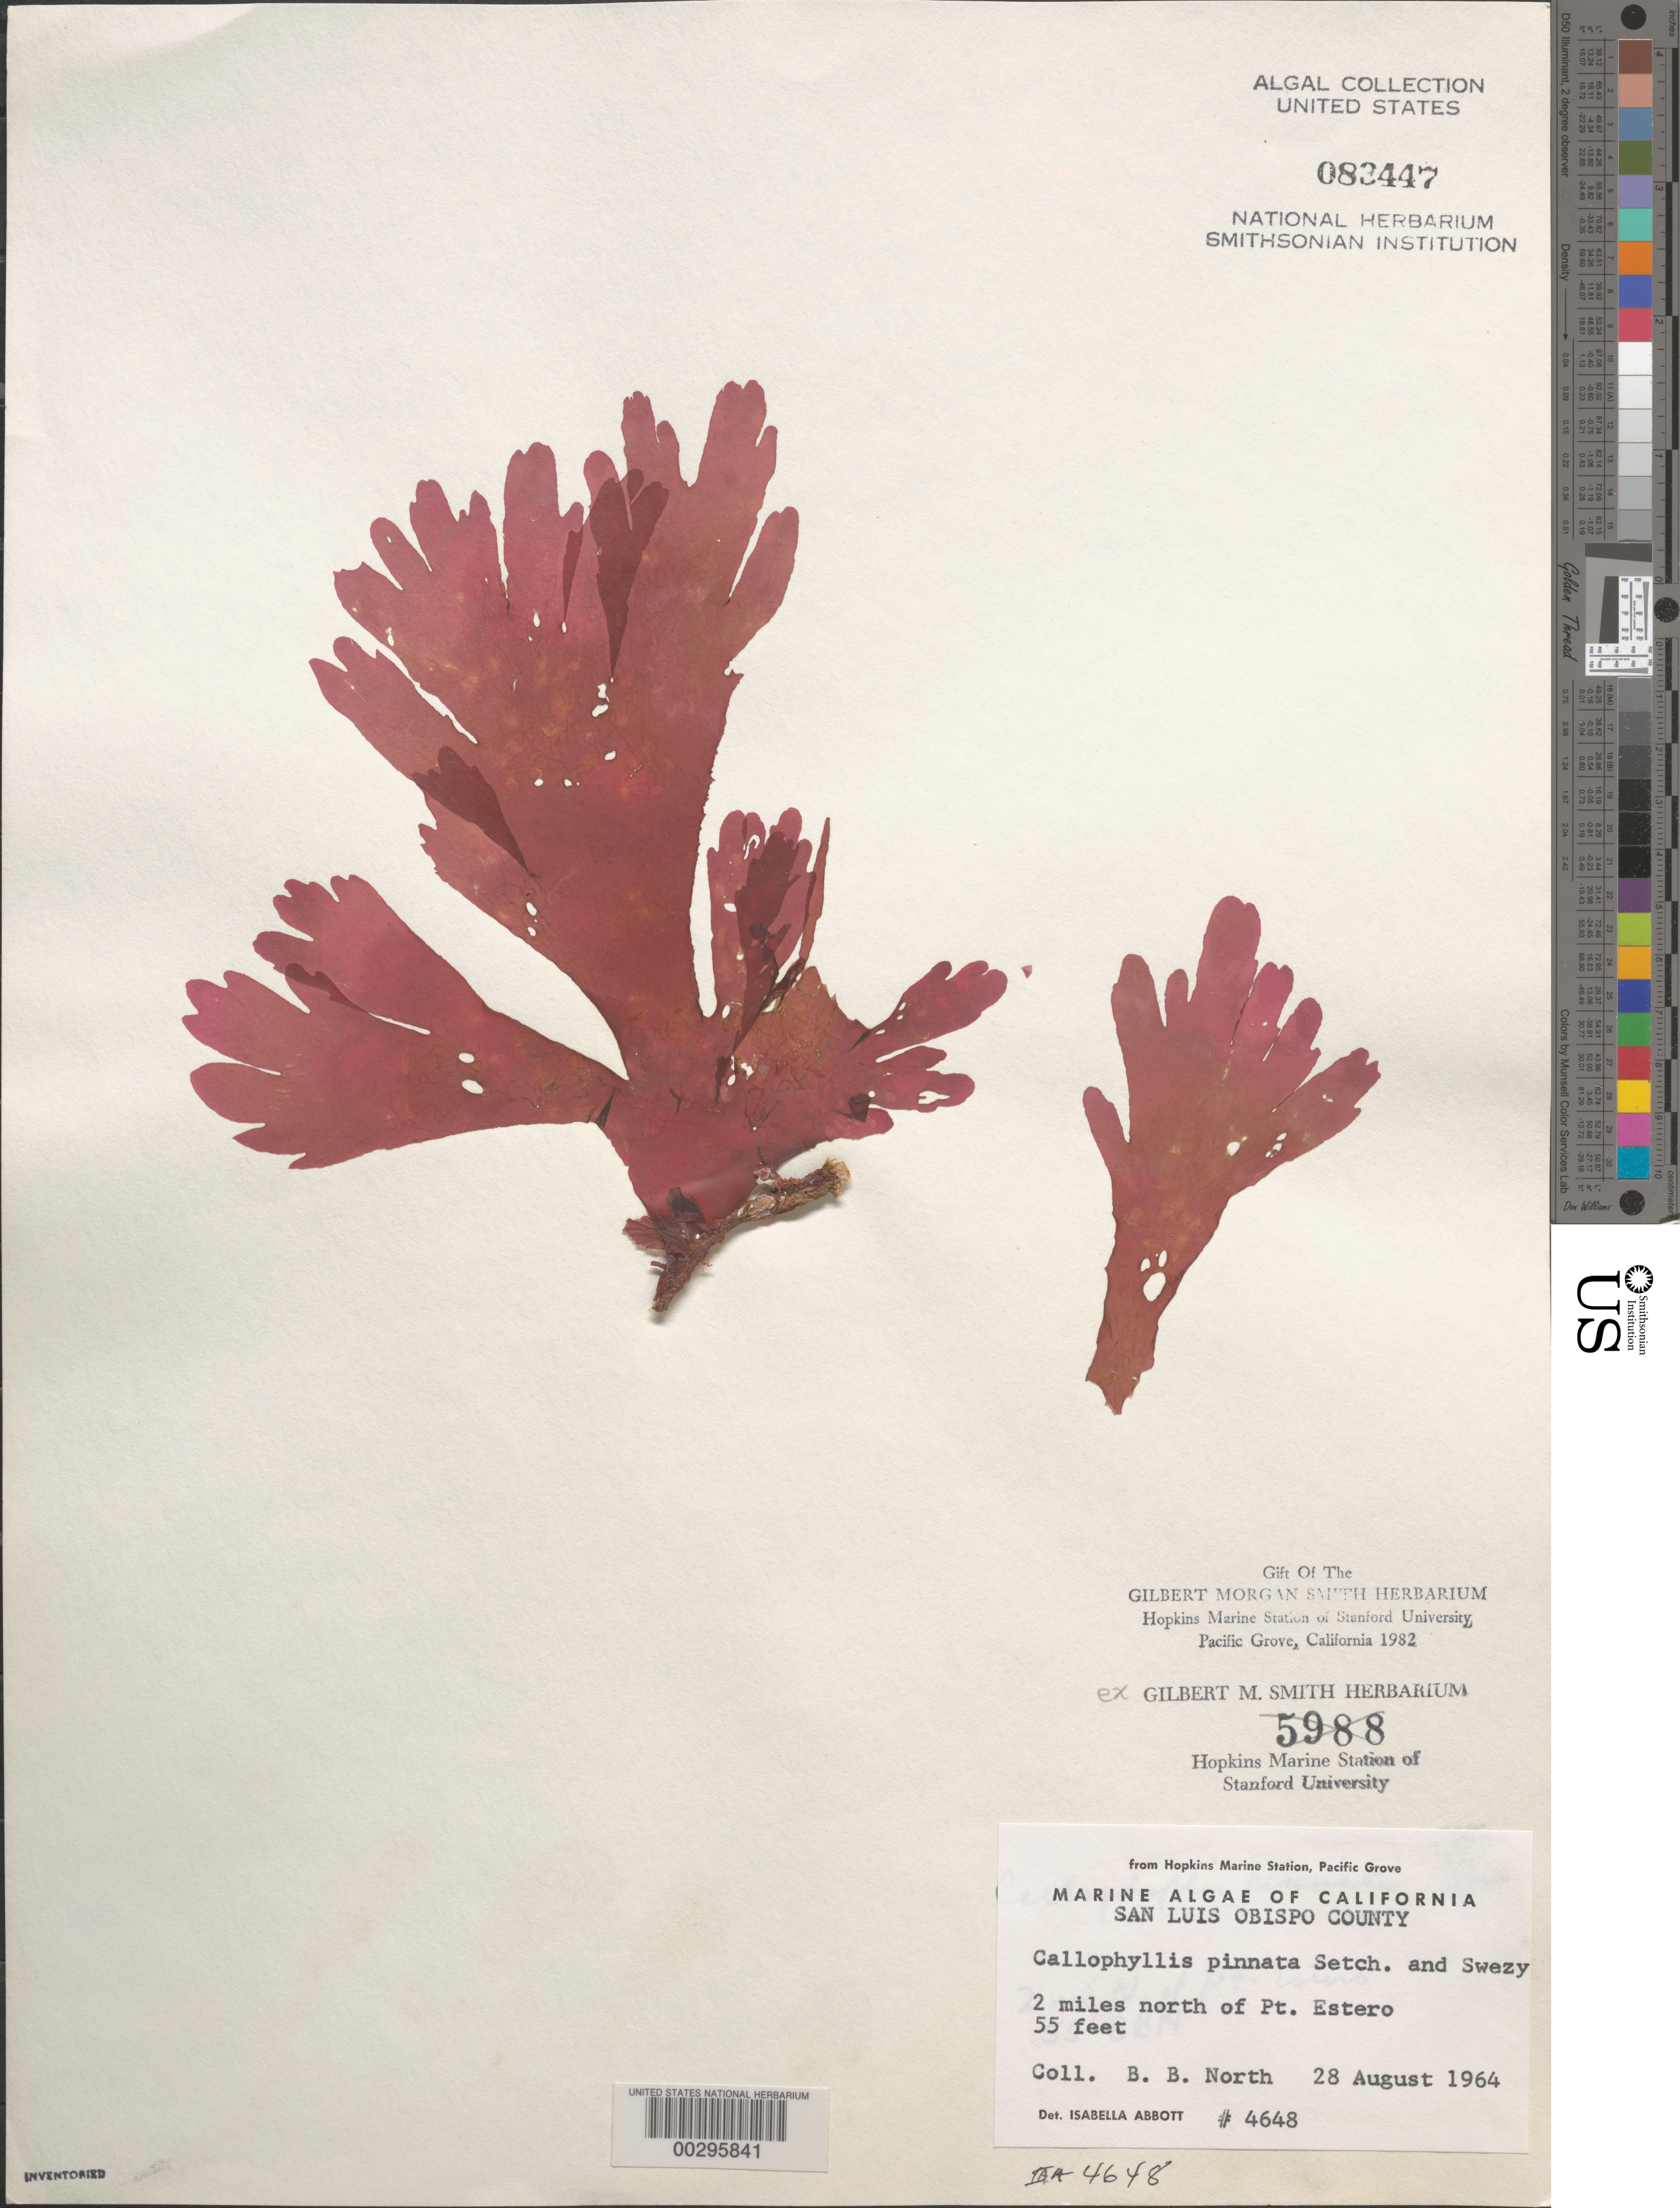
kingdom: Plantae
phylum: Rhodophyta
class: Florideophyceae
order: Gigartinales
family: Kallymeniaceae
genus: Callophyllis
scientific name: Callophyllis pinnata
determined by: Abbott, Isabella A.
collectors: B. North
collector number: IAA 4648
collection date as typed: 28 Aug 1964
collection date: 1964-08-28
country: United States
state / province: California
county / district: San Luis Obispo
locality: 2 miles north of Point Estero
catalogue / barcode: US 83447